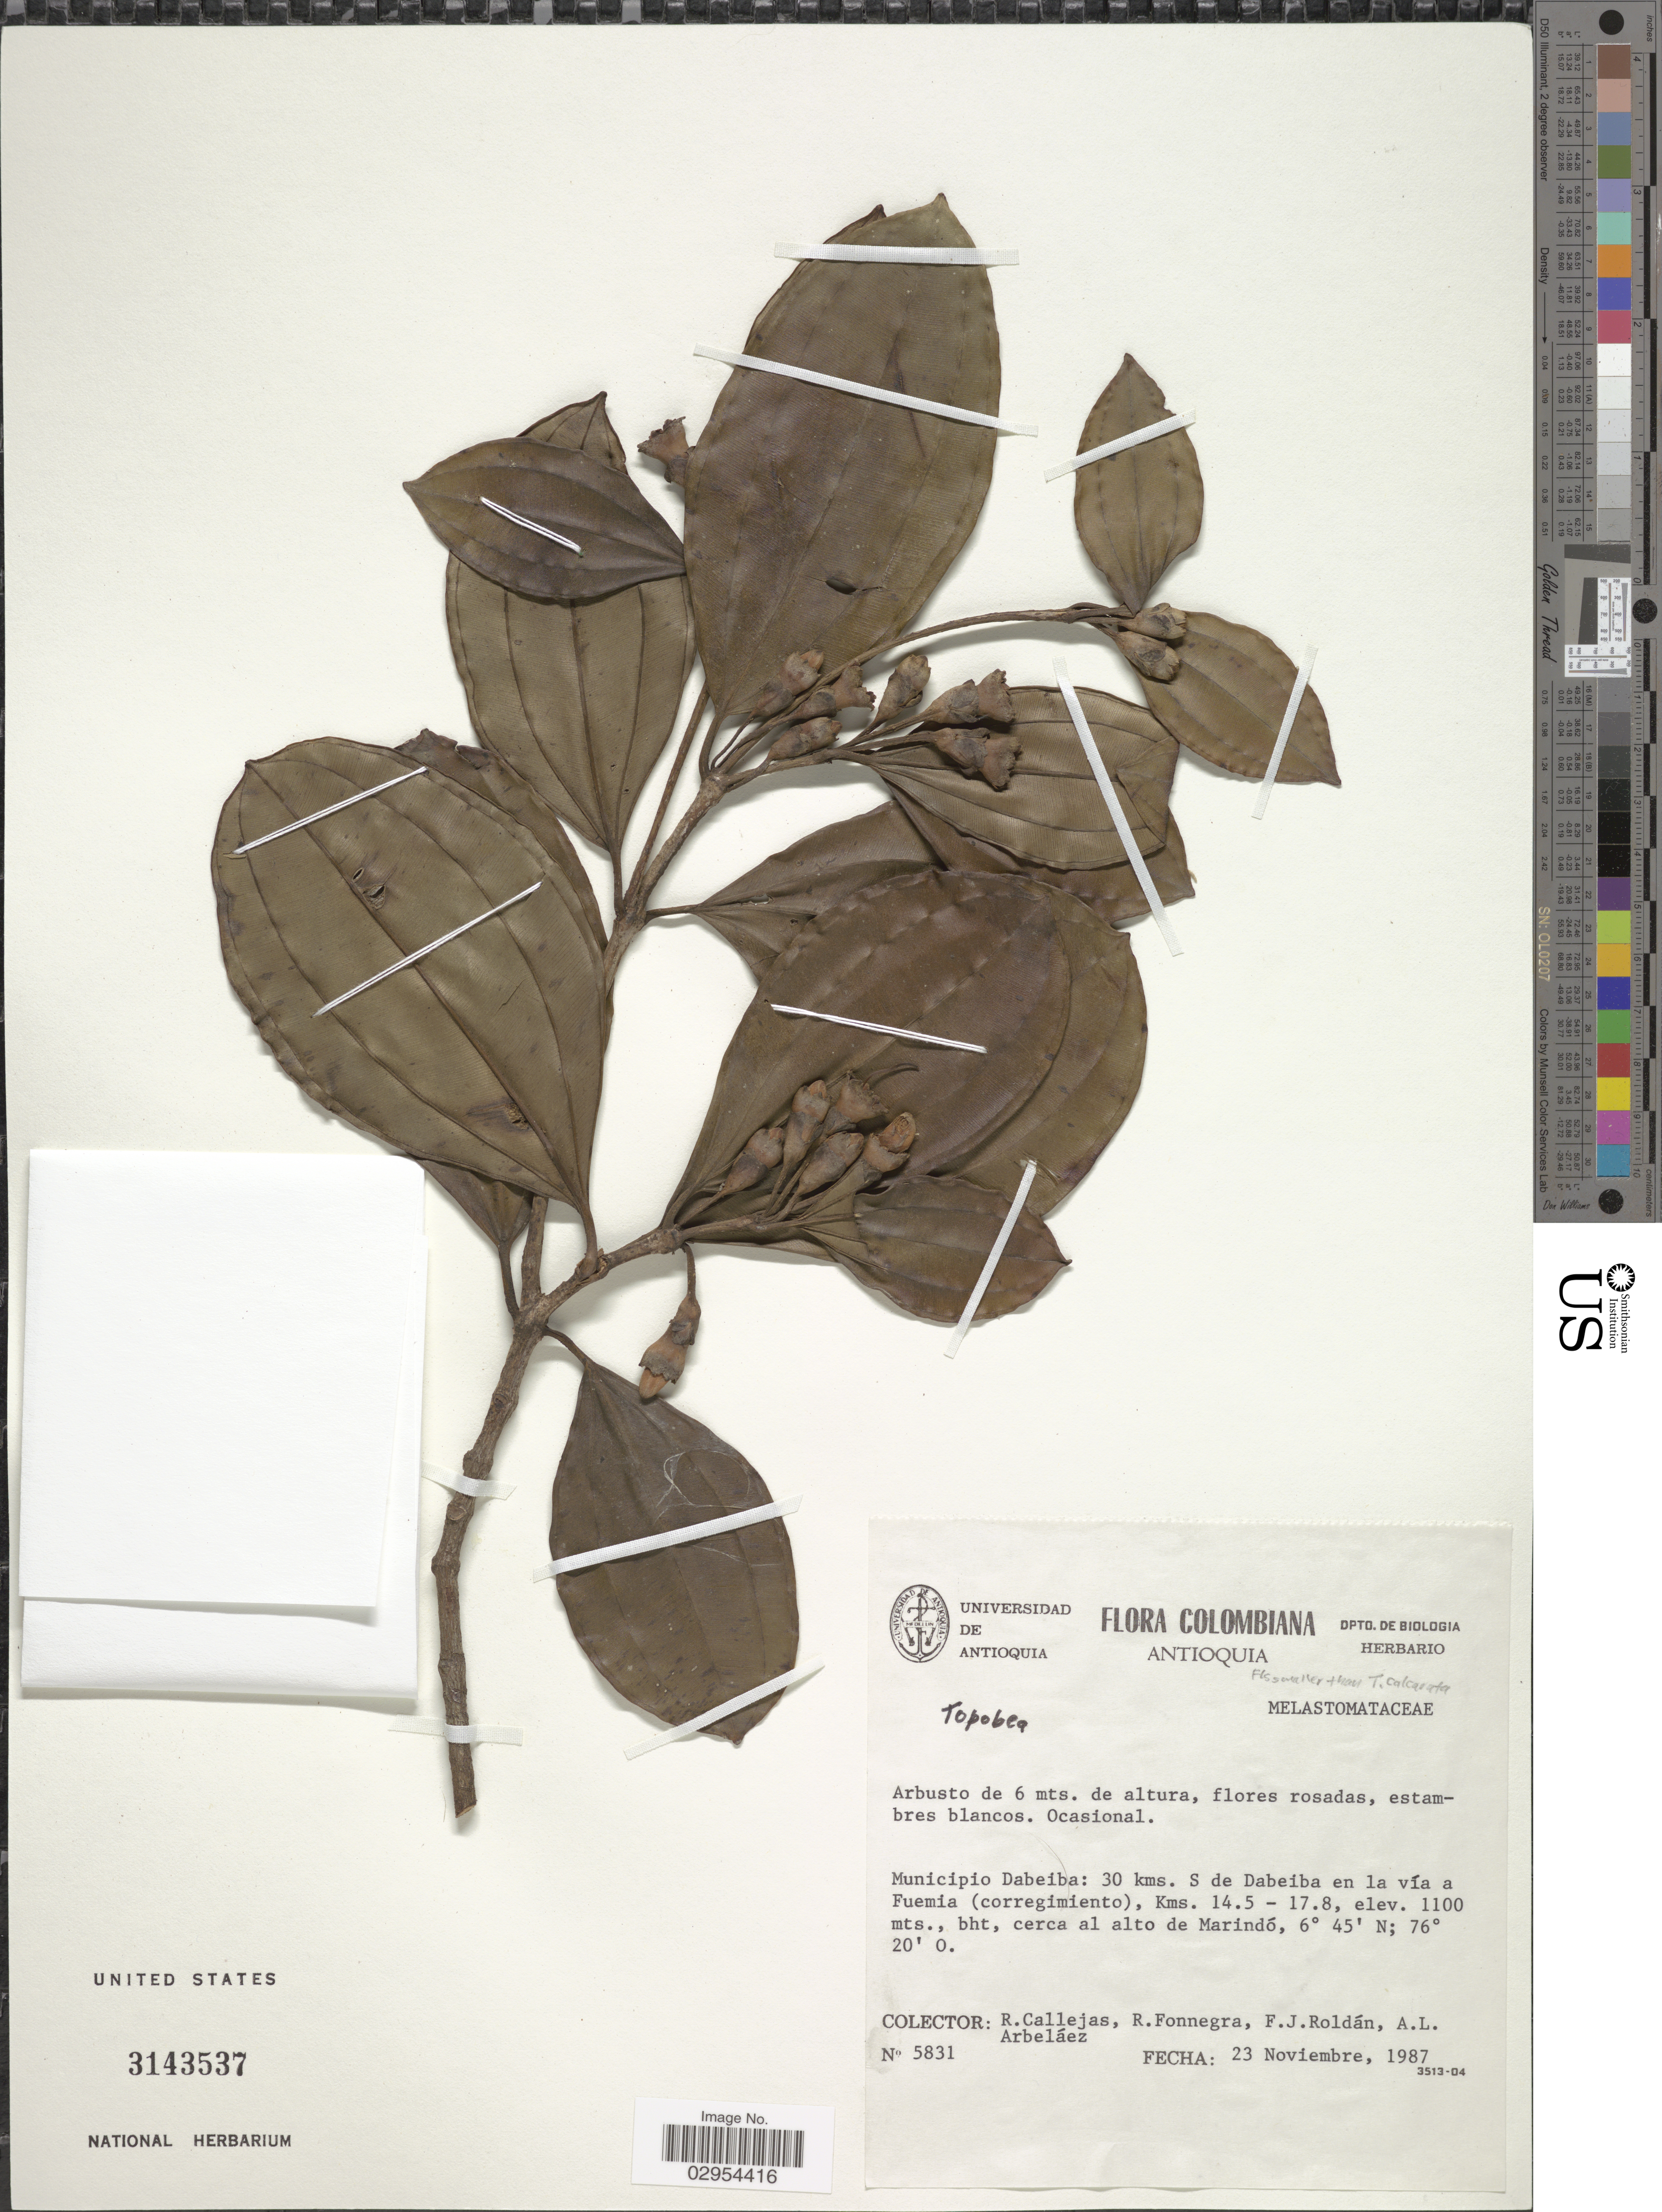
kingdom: Plantae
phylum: Tracheophyta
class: Magnoliopsida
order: Myrtales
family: Melastomataceae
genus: Topobea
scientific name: Topobea sp.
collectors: R. Callejas, R. Fonnegra, F. J. Roldán & A. Arbeláez Alvarez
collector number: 5831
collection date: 1987-11-23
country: Colombia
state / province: Antioquia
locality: Municipio Dabeiba: 30 kms. S de Dabeiba en la vía a Fuemia (corregimiento), Kms. 14.5 - 17.8, cerca al alto de Marindó.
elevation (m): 1100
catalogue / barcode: US 3143537